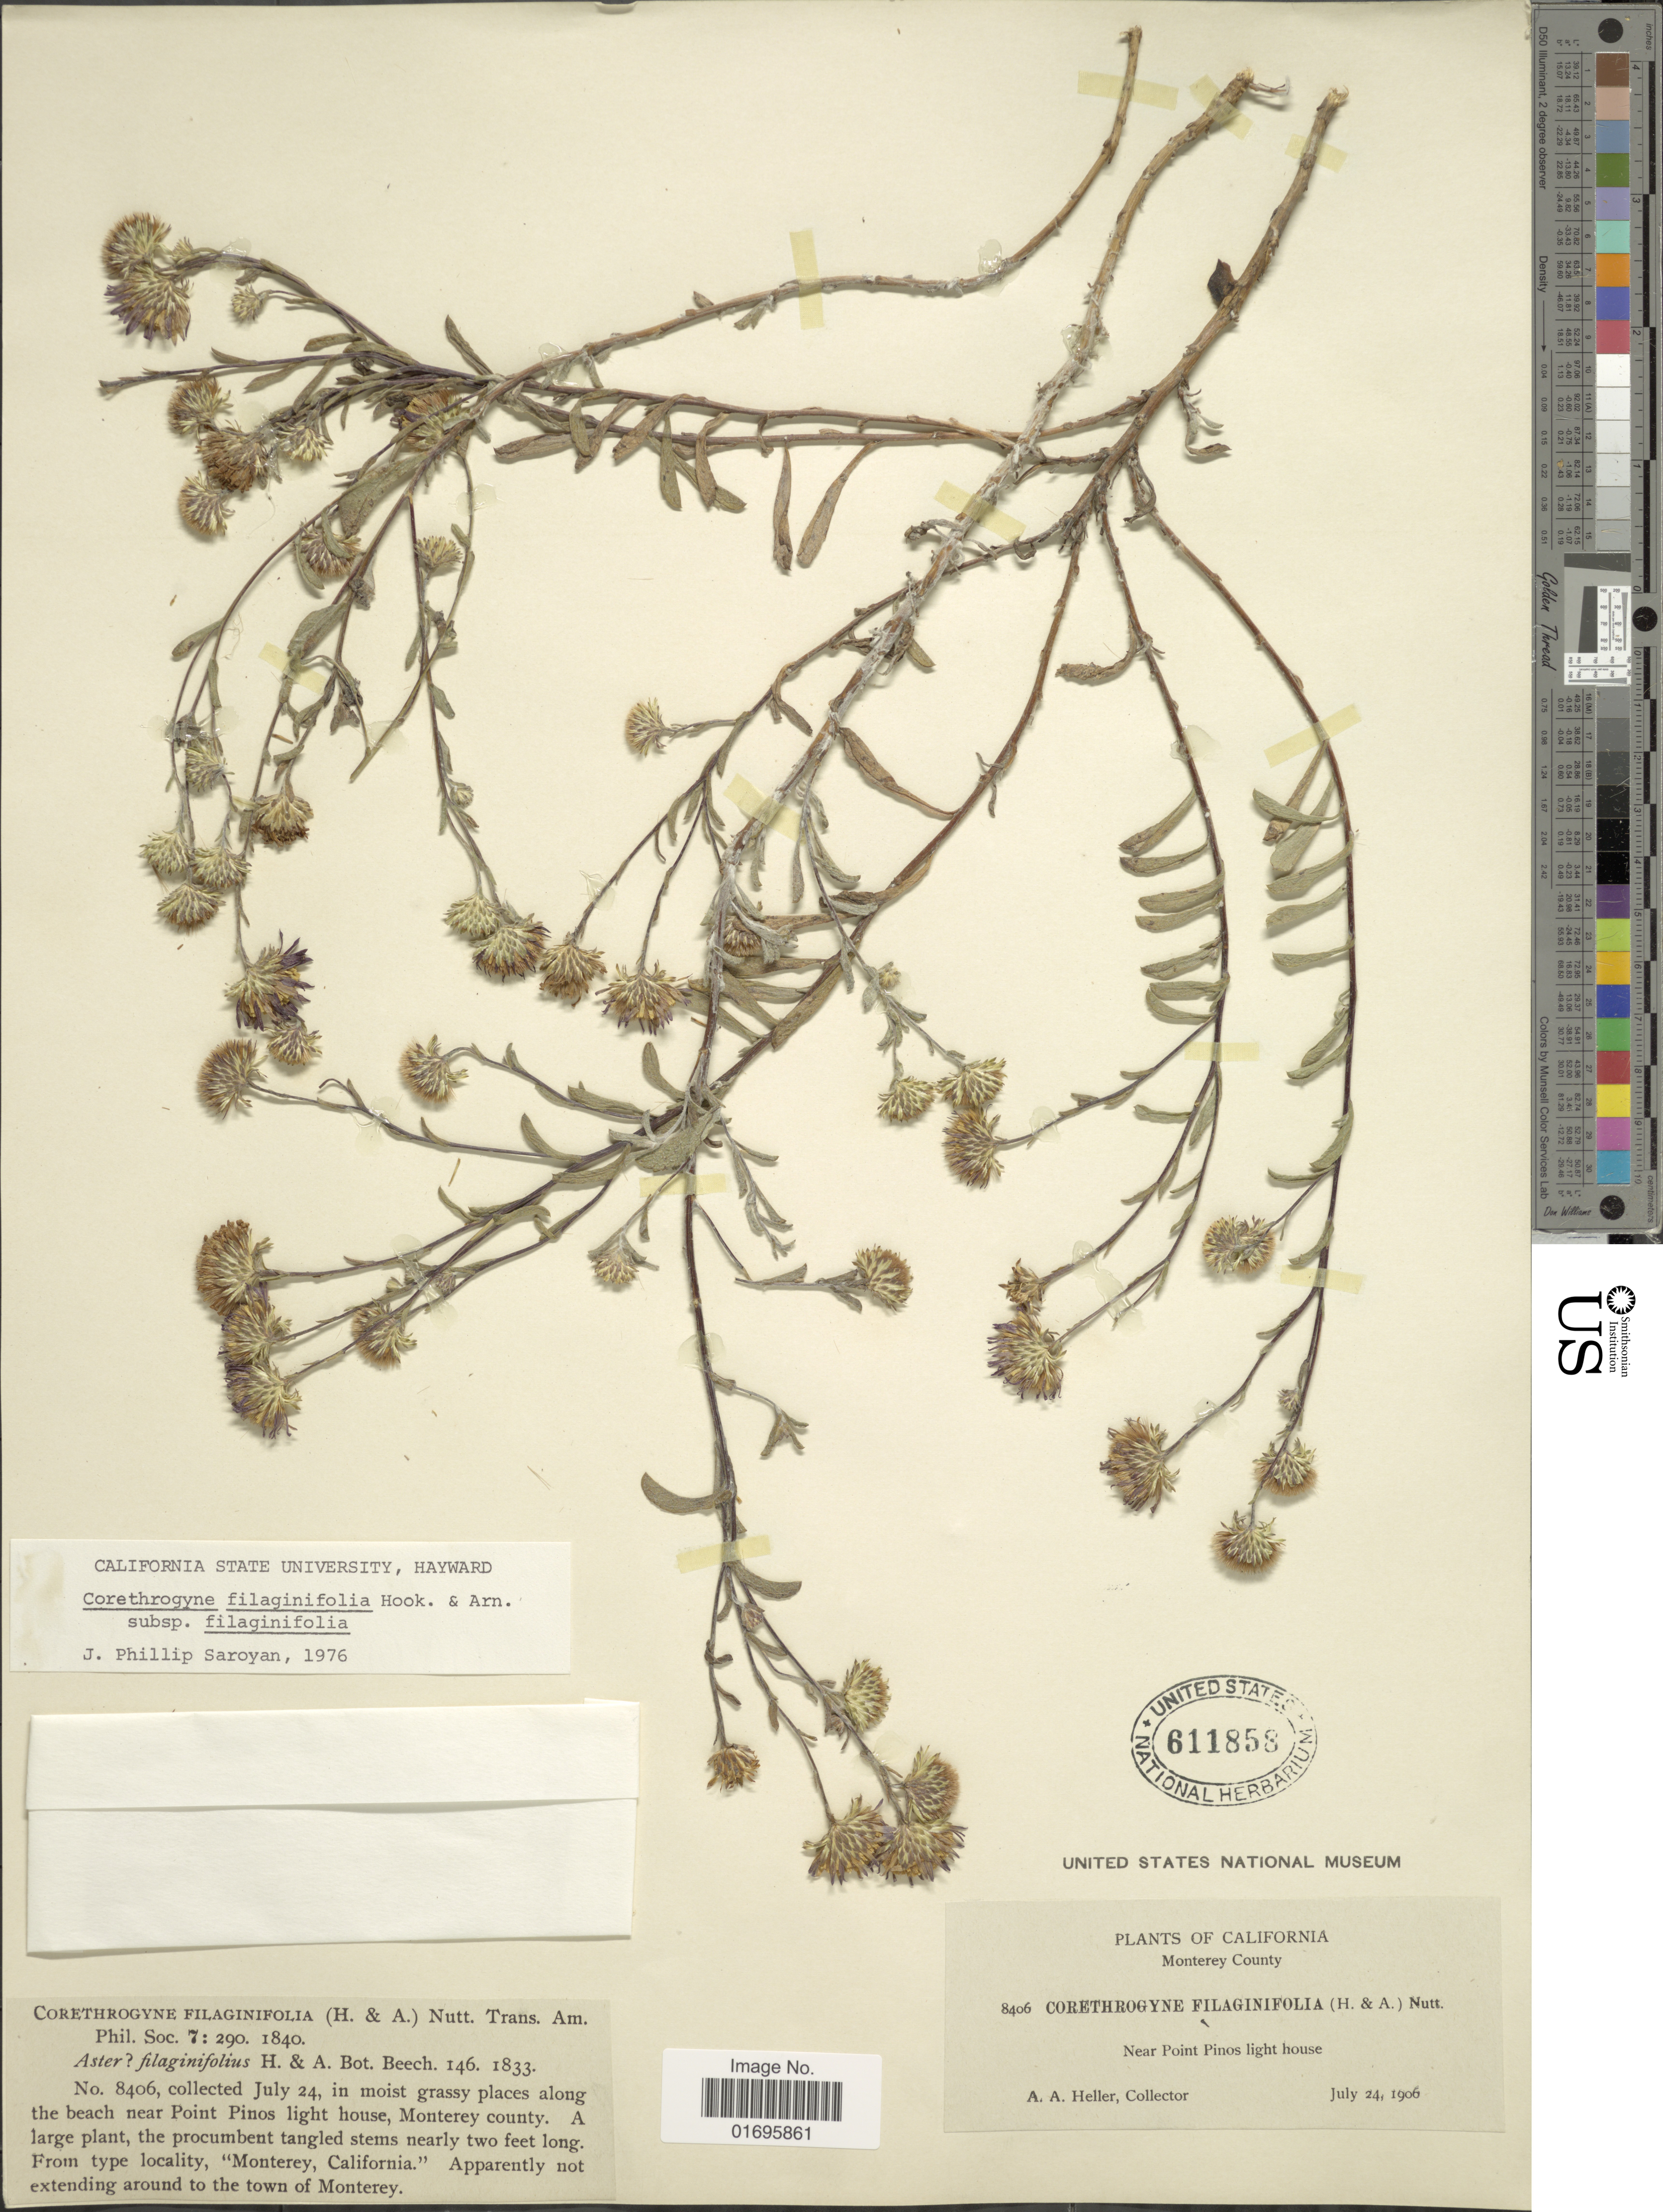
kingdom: Plantae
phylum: Tracheophyta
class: Magnoliopsida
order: Asterales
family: Asteraceae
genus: Corethrogyne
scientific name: Corethrogyne filaginifolia var. filaginifolia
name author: (Hook.) Nutt.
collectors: A. A. Heller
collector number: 8406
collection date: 1906-07-24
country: United States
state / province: California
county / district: Monterey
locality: Monterey County. Near Point Pinos light house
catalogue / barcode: US 611858